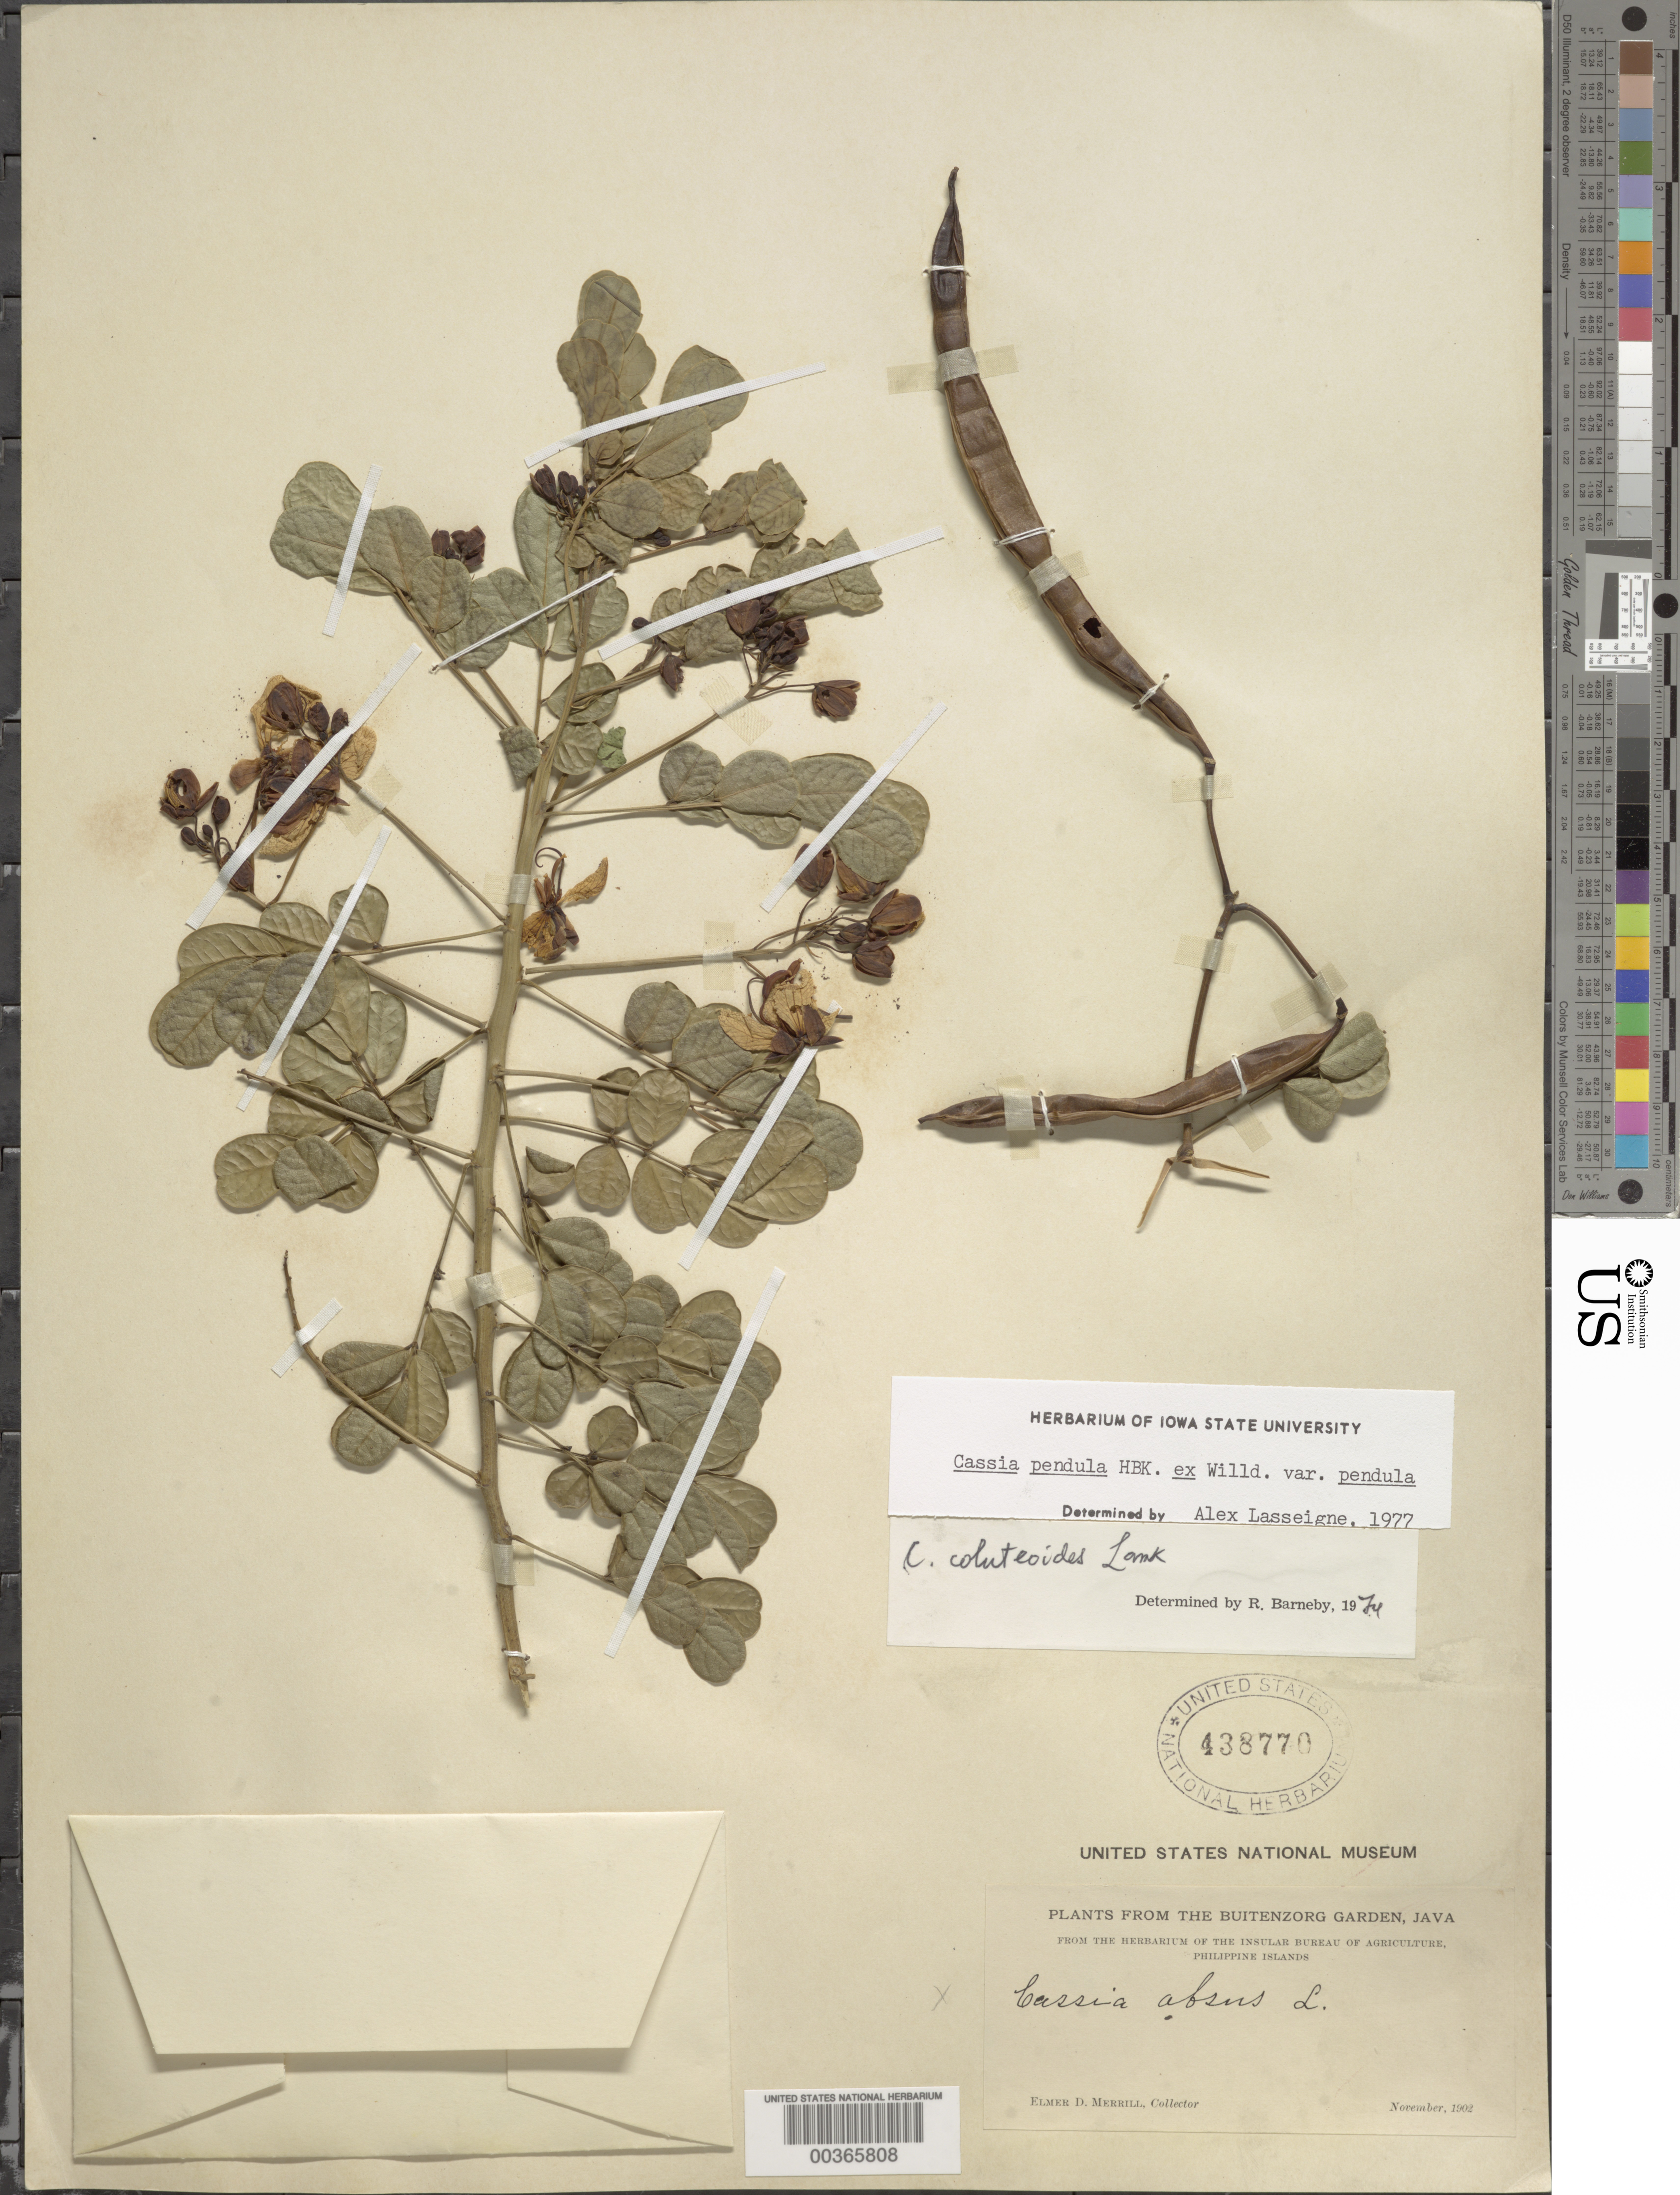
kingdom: Plantae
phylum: Tracheophyta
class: Magnoliopsida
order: Fabales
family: Fabaceae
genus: Senna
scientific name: Senna pendula var. pendula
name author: (Humb. & Bonpl. ex Willd.) H.S. Irwin & Barneby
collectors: E. D. Merrill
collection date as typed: Nov 1902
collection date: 1902-11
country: Indonesia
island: Java I.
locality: Buitenzorg garden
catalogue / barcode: US 438770